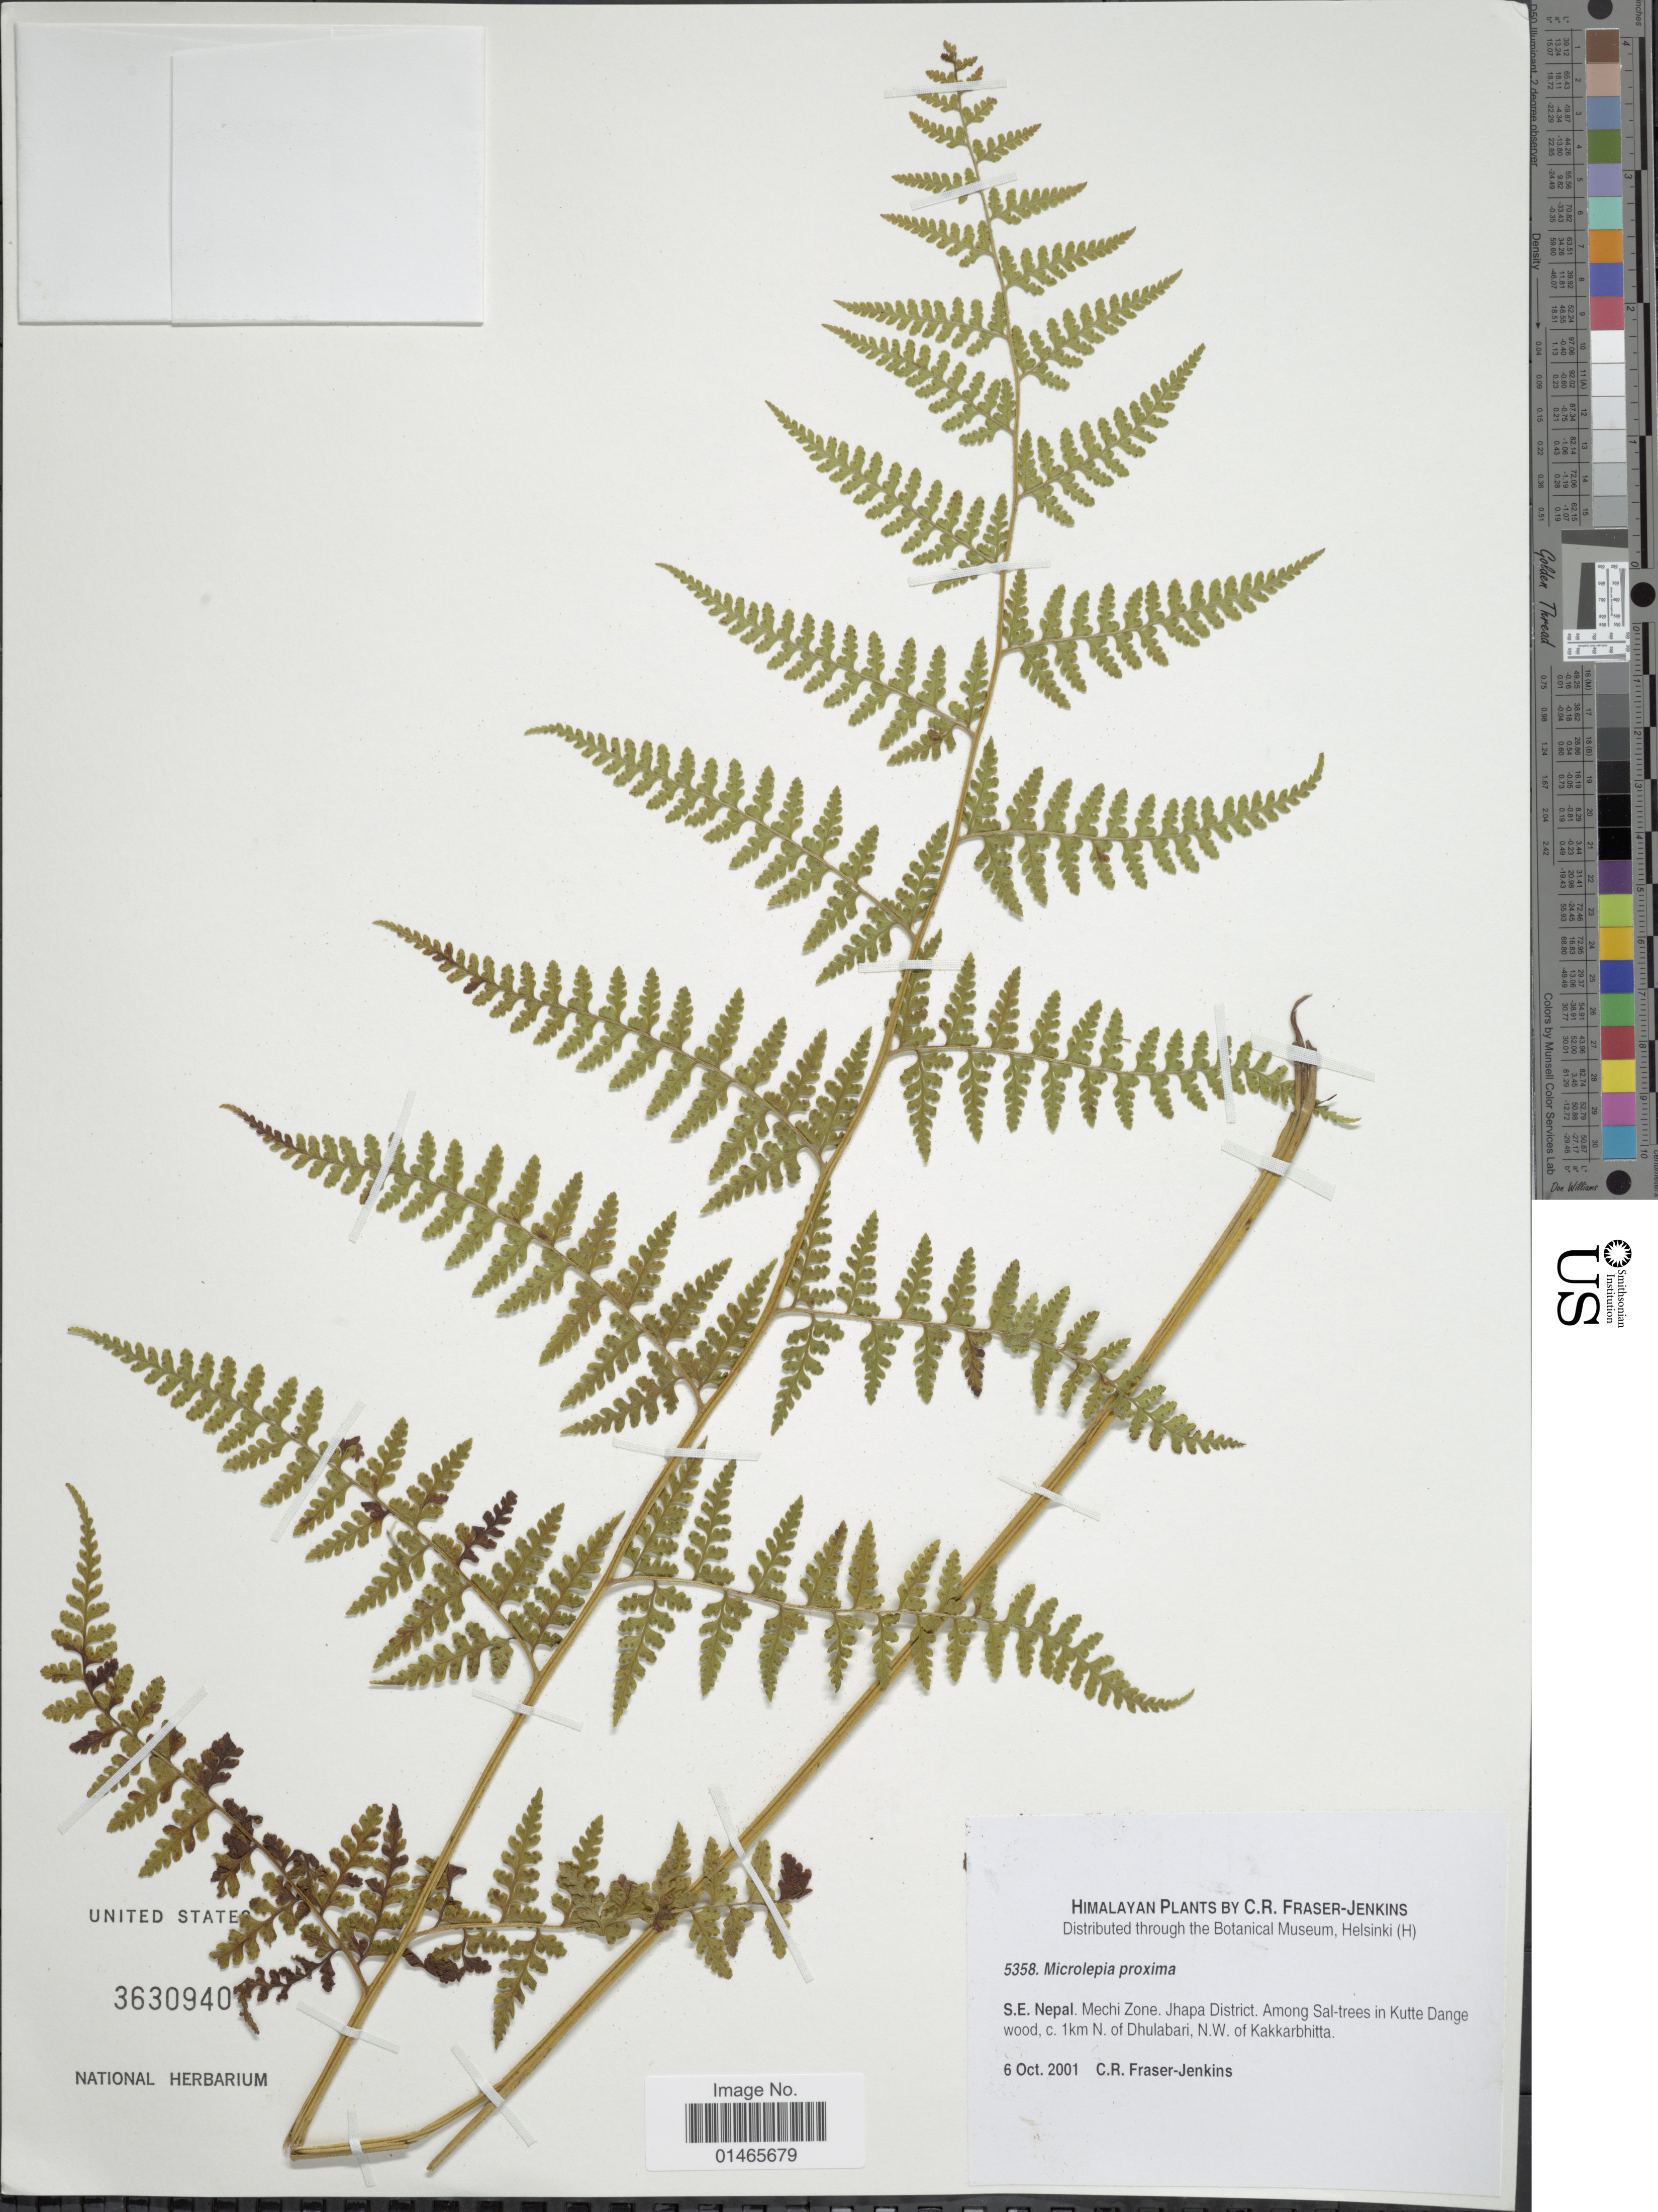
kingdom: Plantae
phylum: Tracheophyta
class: Polypodiopsida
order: Polypodiales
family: Dennstaedtiaceae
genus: Microlepia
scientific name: Microlepia proxima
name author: (Blume) C. Presl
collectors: C. R. Fraser-Jenkins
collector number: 5358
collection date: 2001-10-06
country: Nepal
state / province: Mechi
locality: S.E. Nepal, Mechi Zone, Jhapa District, Among Sal-trees in Kutte Dange wood, c. 1 km N. of Dhulabari, N.W. of Kakarbhitta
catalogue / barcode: US 3630940